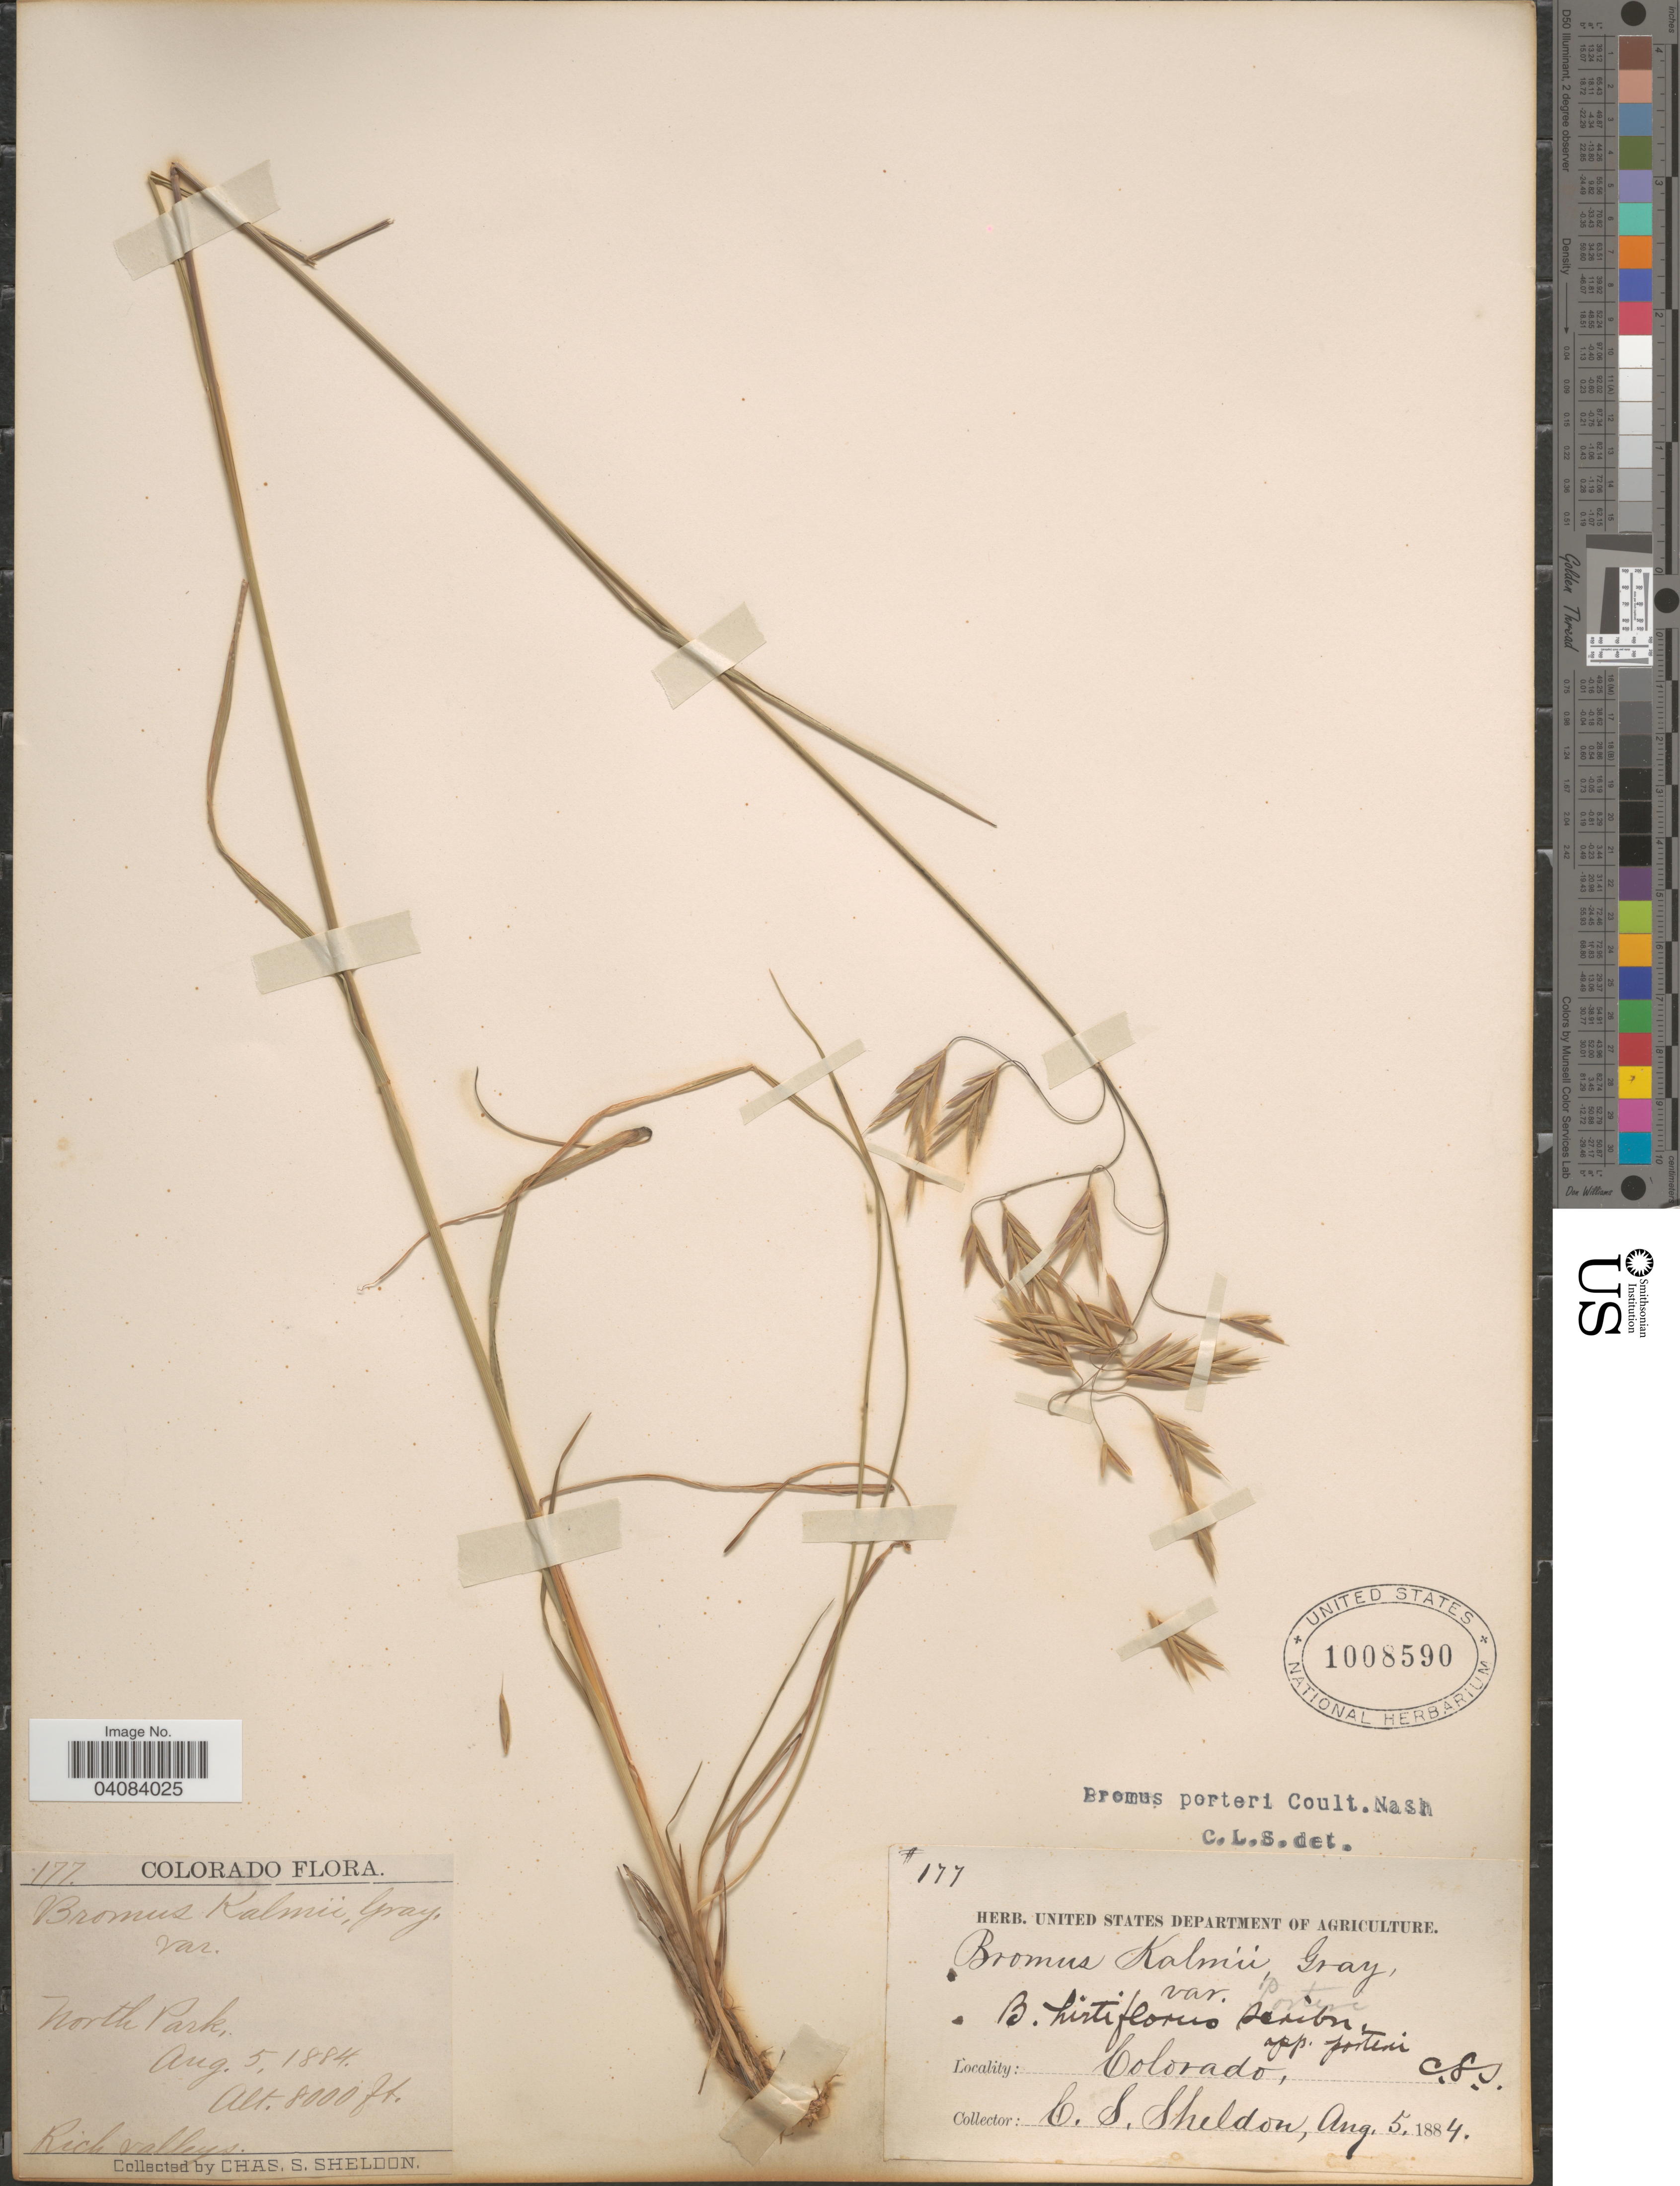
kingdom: Plantae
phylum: Tracheophyta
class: Liliopsida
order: Poales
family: Poaceae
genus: Bromus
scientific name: Bromus porteri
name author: (J.M. Coult.) Nash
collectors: C. S. Sheldon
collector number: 177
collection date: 1884-08-05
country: United States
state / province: Colorado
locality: North Park. Rich valley.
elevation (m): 2438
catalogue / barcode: US 1008590